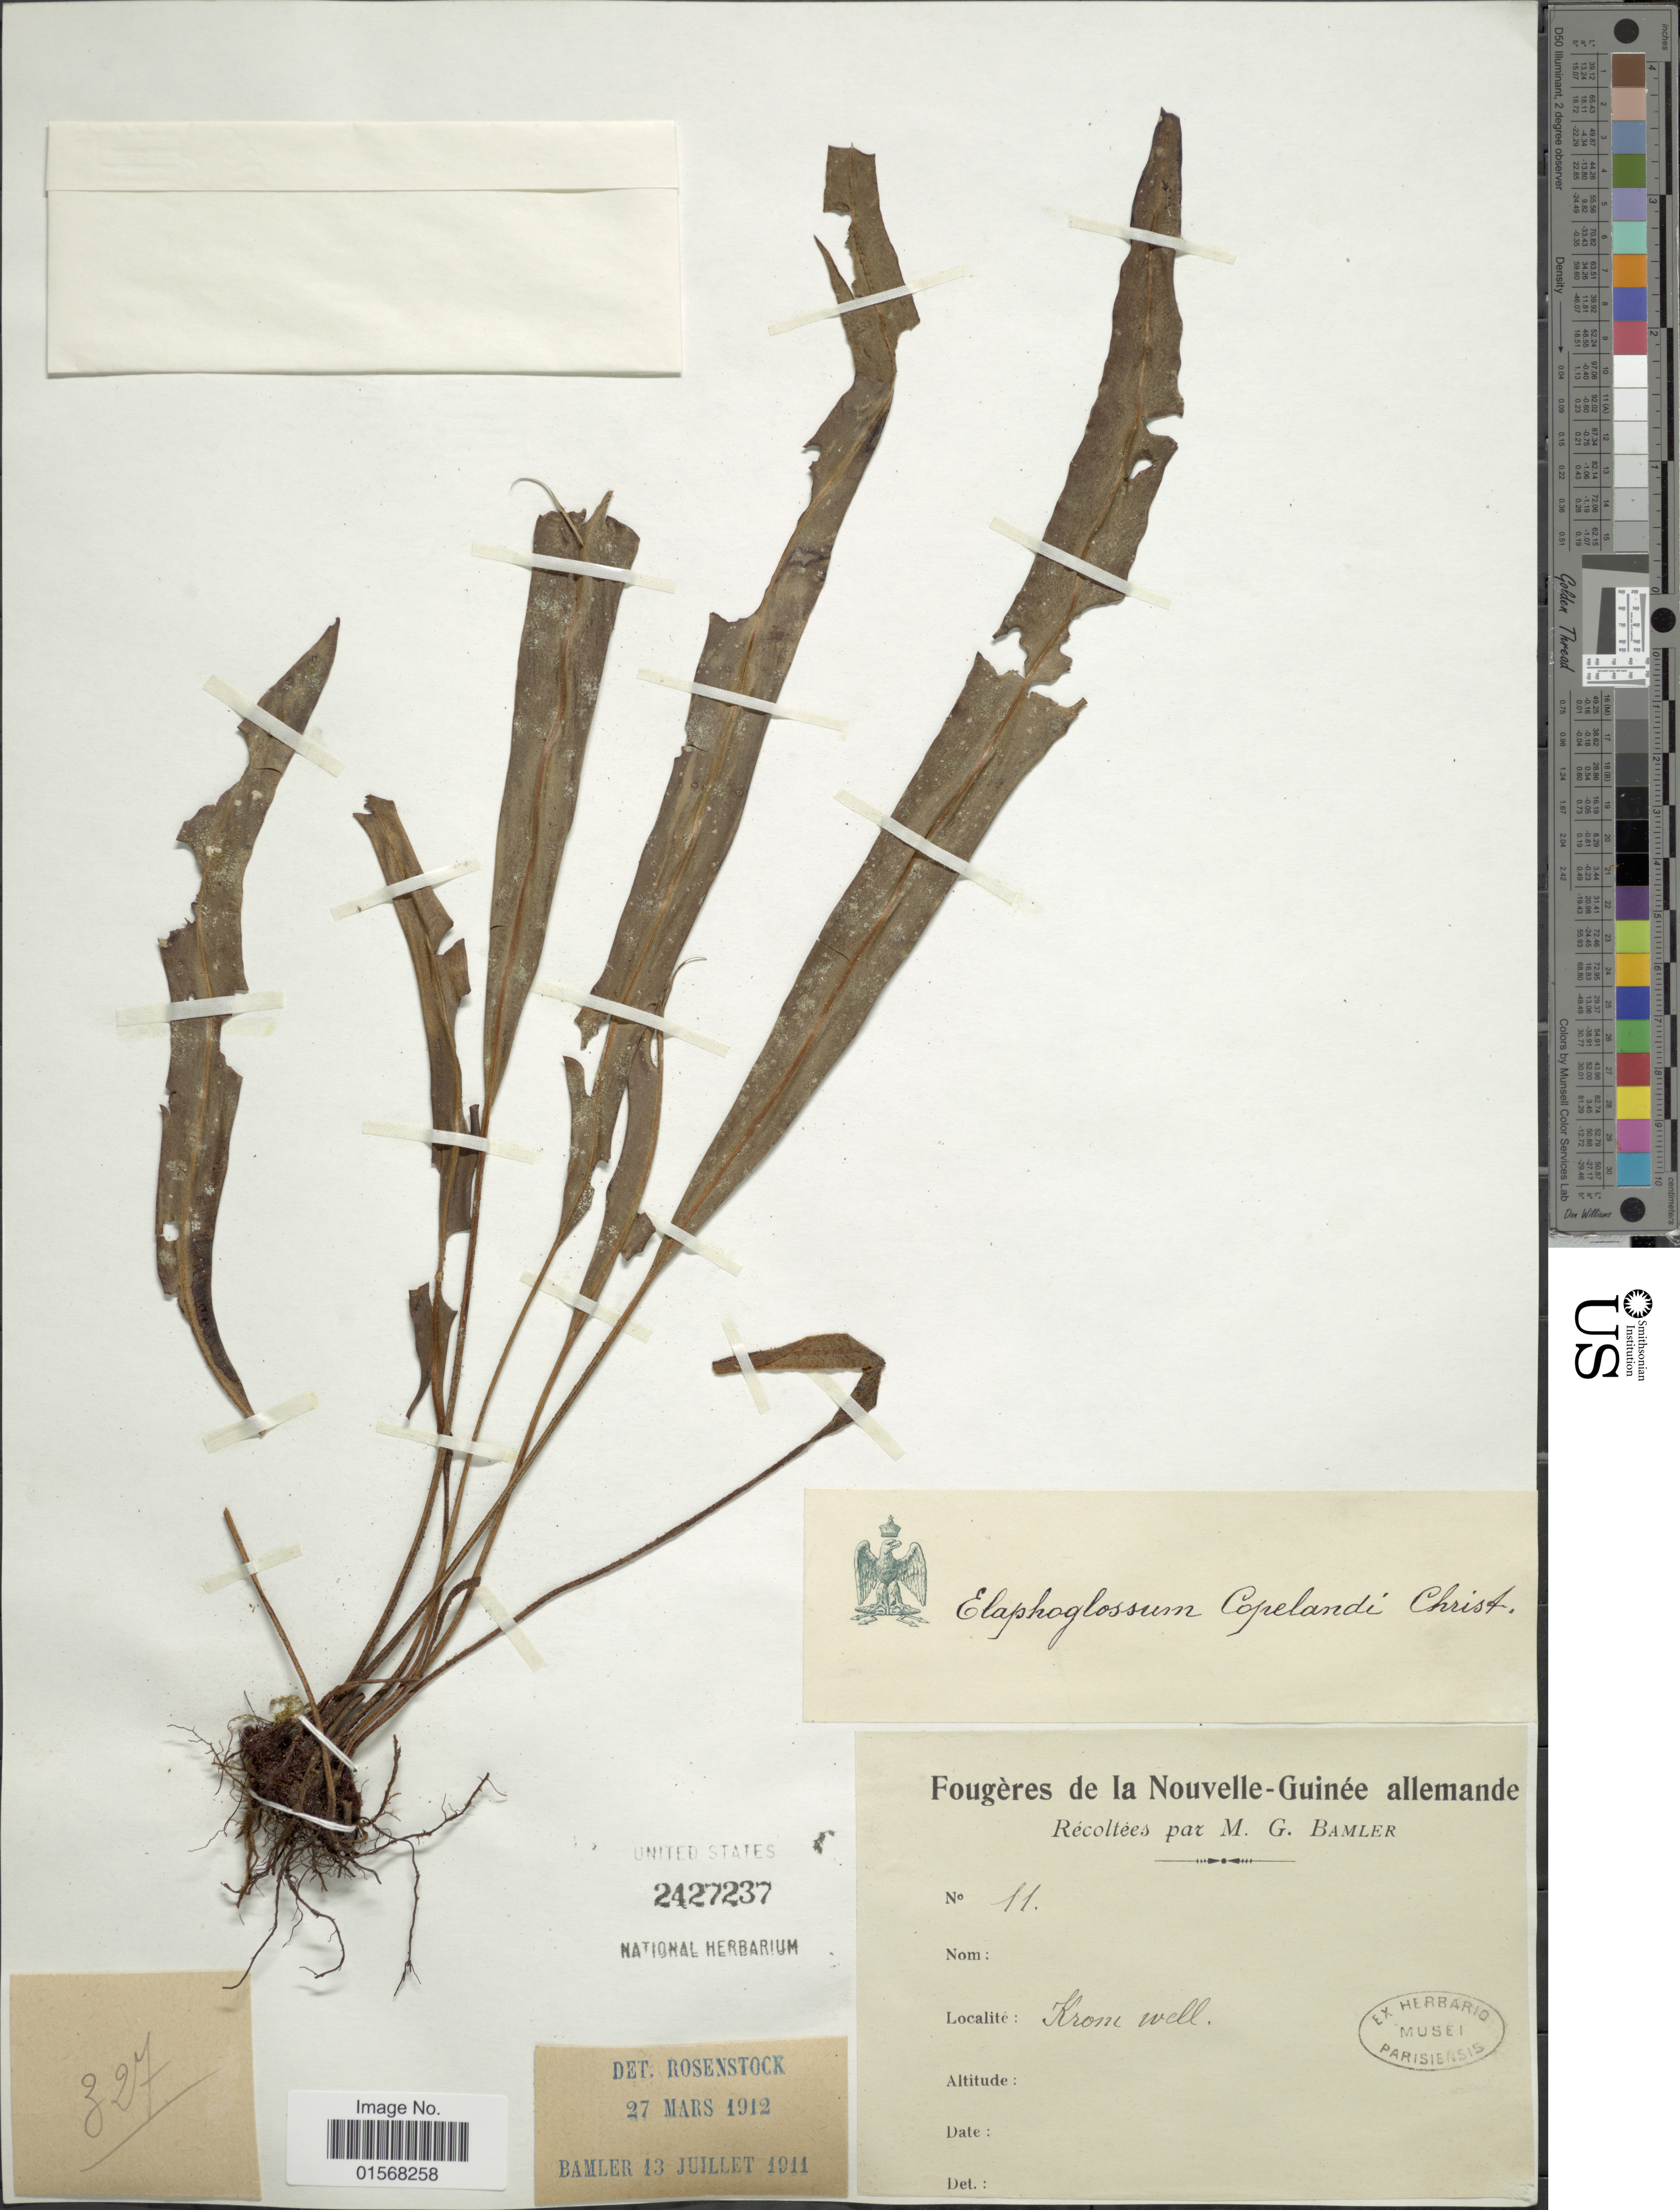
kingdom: Plantae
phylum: Tracheophyta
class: Polypodiopsida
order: Polypodiales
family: Dryopteridaceae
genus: Elaphoglossum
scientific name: Elaphoglossum blumeanum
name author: (Fée) J. Sm.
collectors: G. Bamler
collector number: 11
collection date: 1911-07-13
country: Papua New Guinea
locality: Krom well, Nouvelle-Guinee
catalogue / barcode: US 2427237